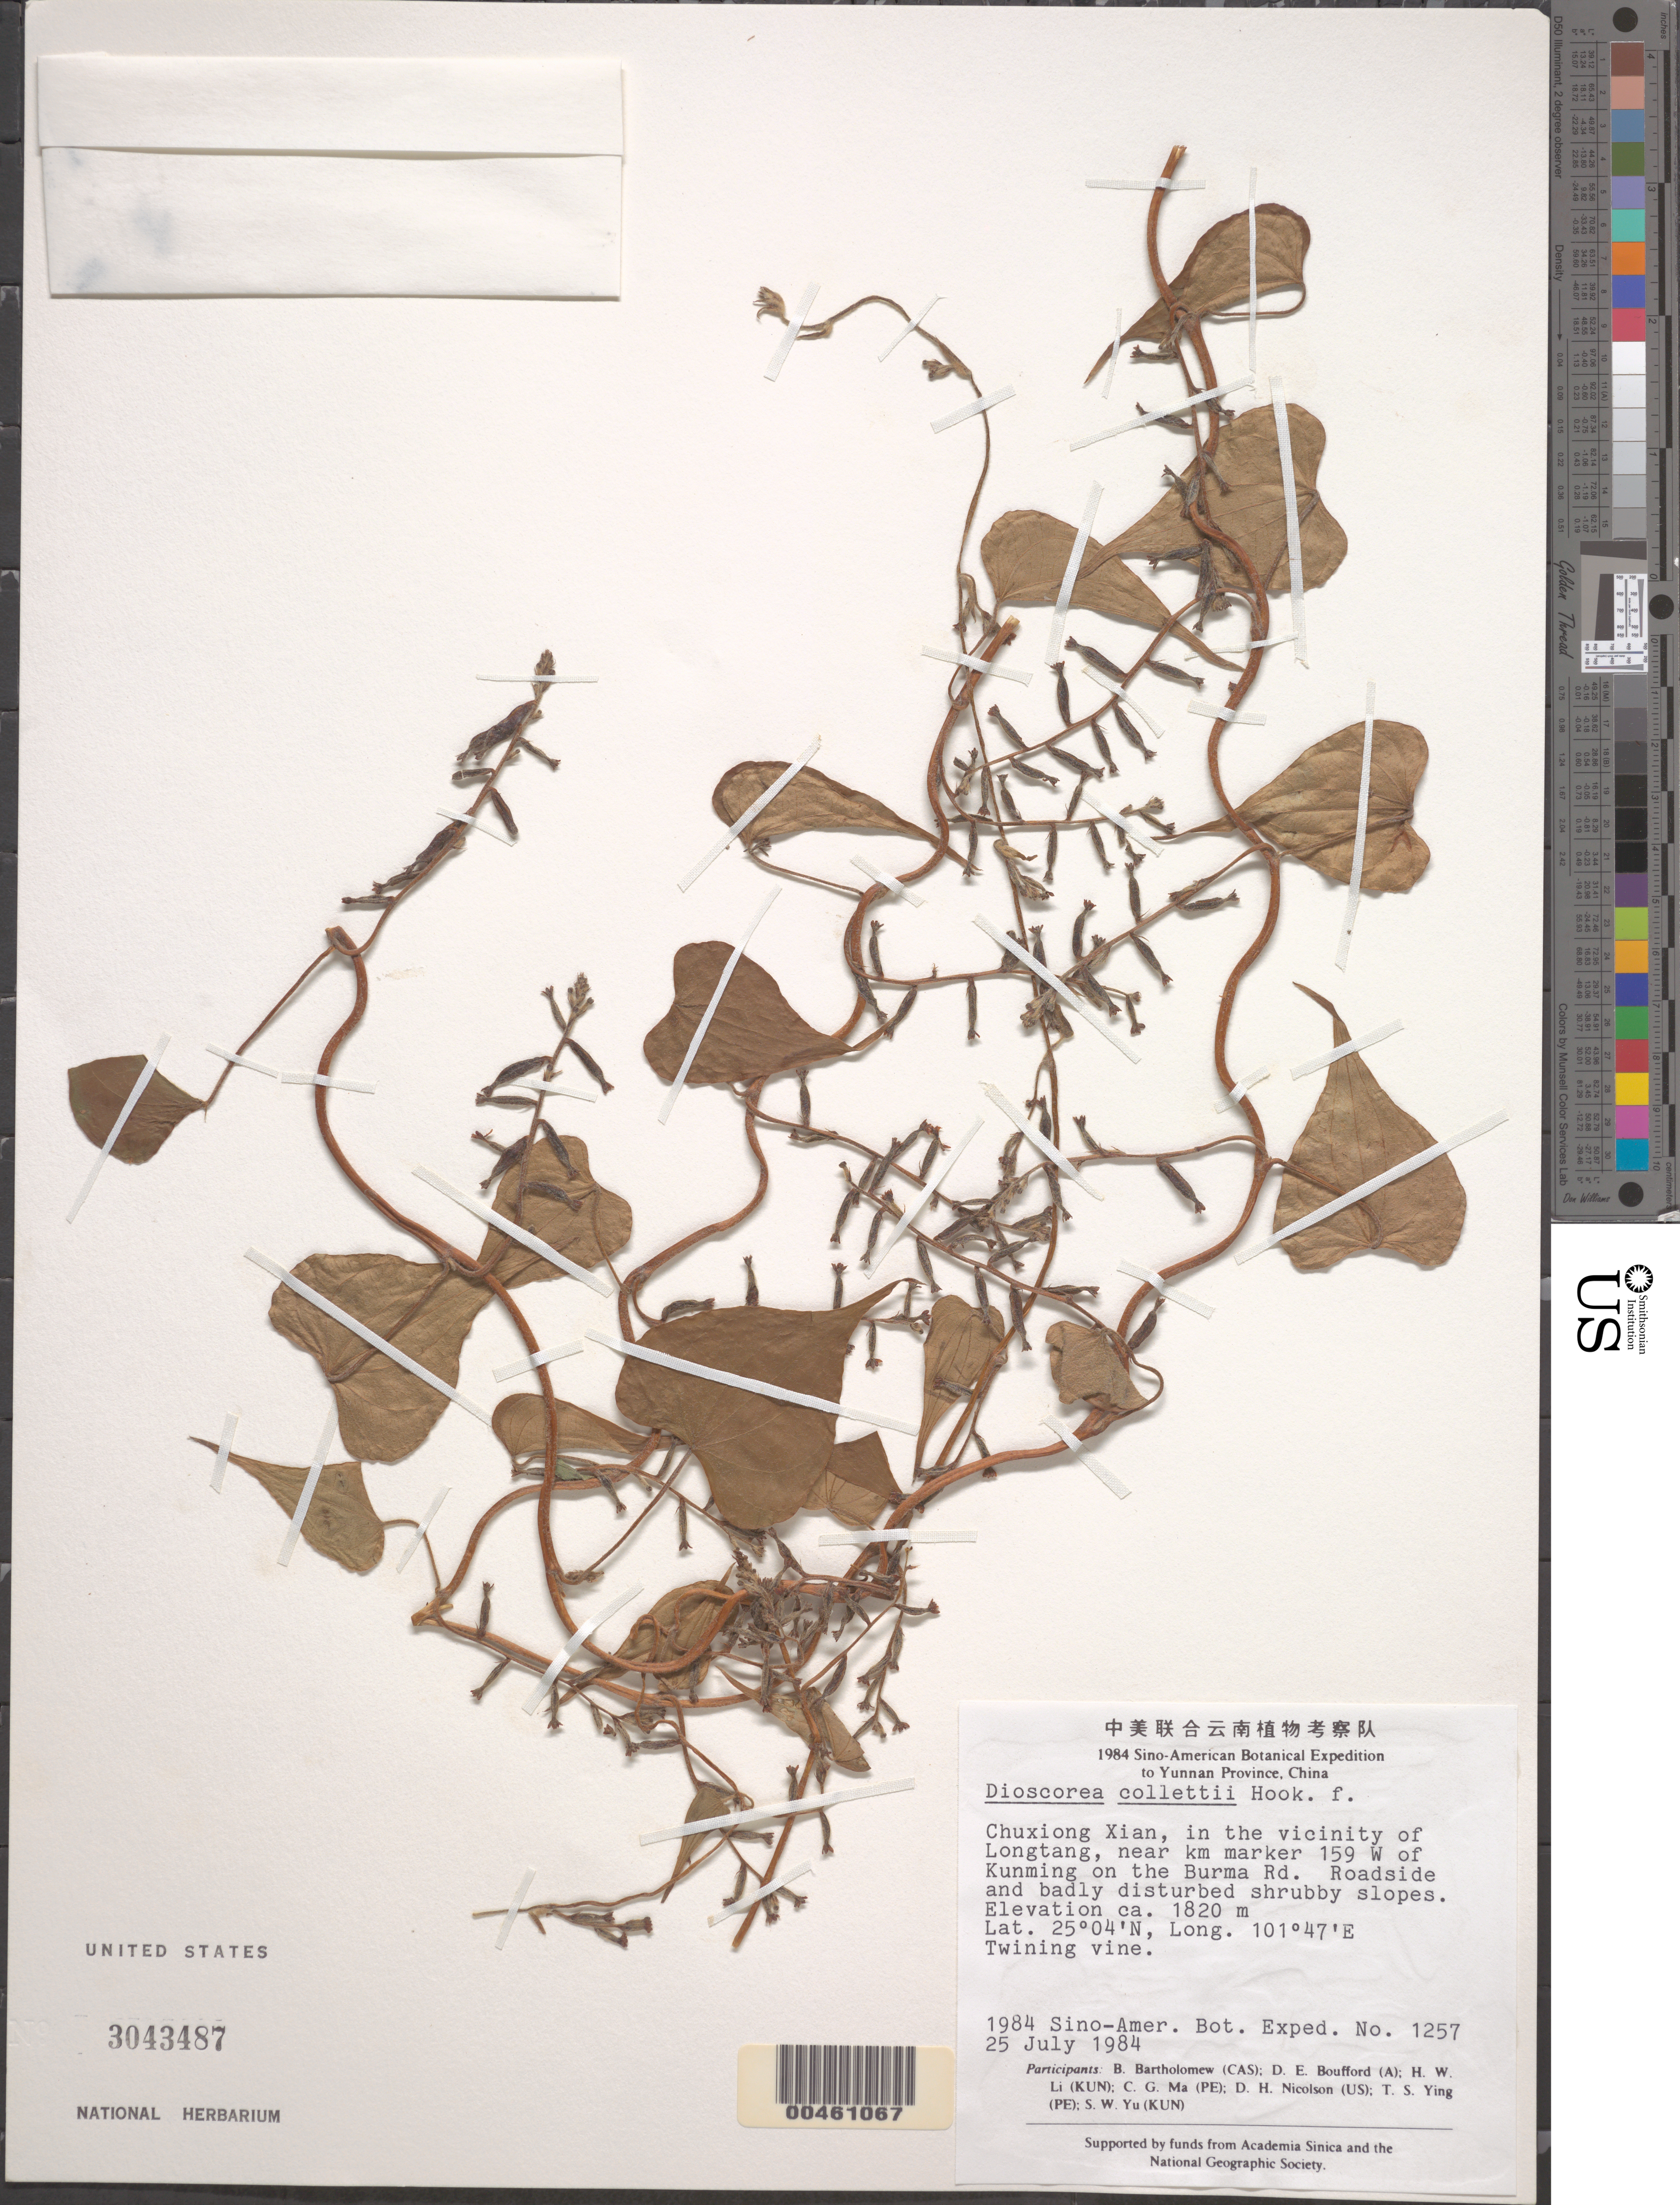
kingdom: Plantae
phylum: Tracheophyta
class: Liliopsida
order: Dioscoreales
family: Dioscoreaceae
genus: Dioscorea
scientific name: Dioscorea collettii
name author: Hook. f.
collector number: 1257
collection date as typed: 25 Jul 1984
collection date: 1984-07-25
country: China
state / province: Yunnan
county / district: Chuxiong Yi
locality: Vicinity of Longtang, near km marker 159 W of Kunming on the Burma Rd.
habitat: Twining vine.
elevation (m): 1820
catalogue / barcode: US 3043487